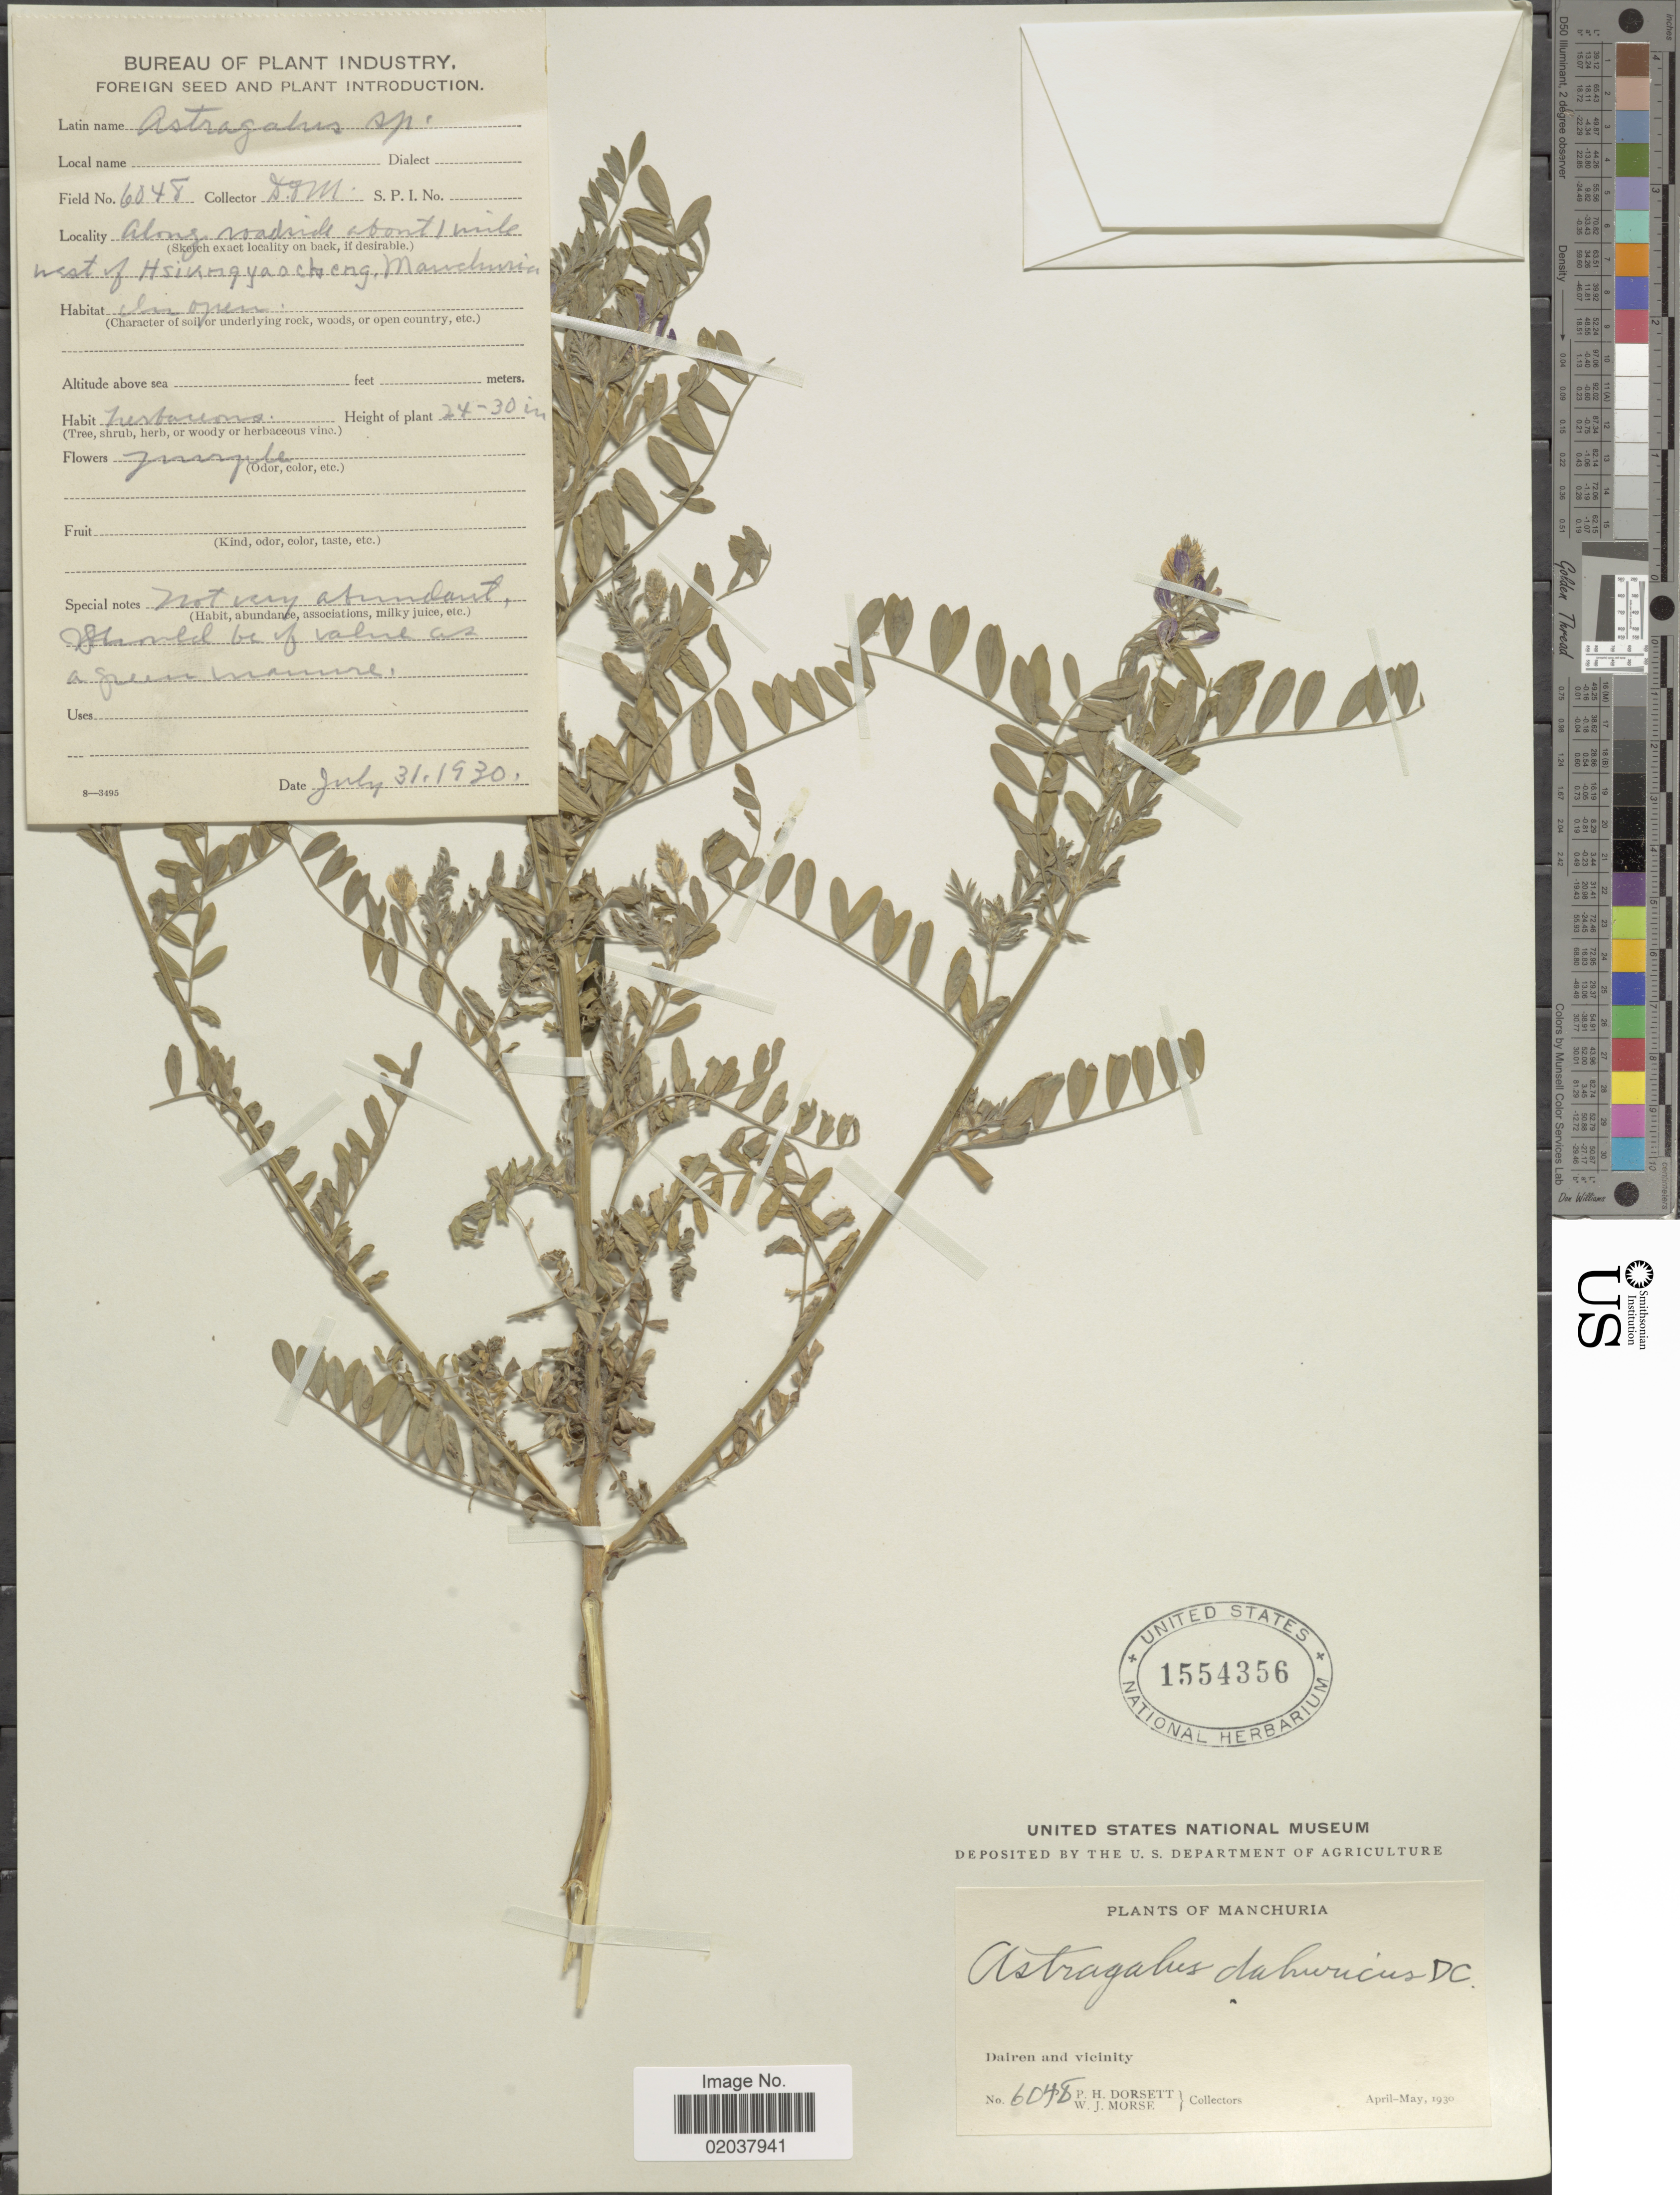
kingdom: Plantae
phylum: Tracheophyta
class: Magnoliopsida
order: Fabales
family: Fabaceae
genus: Astragalus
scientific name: Astragalus dahuricus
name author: (Pall.) DC.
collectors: P. H. Dorsett & W. J. Morse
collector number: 6048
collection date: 1930-07-31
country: China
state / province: Liaoning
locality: Manchuria. Dairen and vicinity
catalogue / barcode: US 1554356